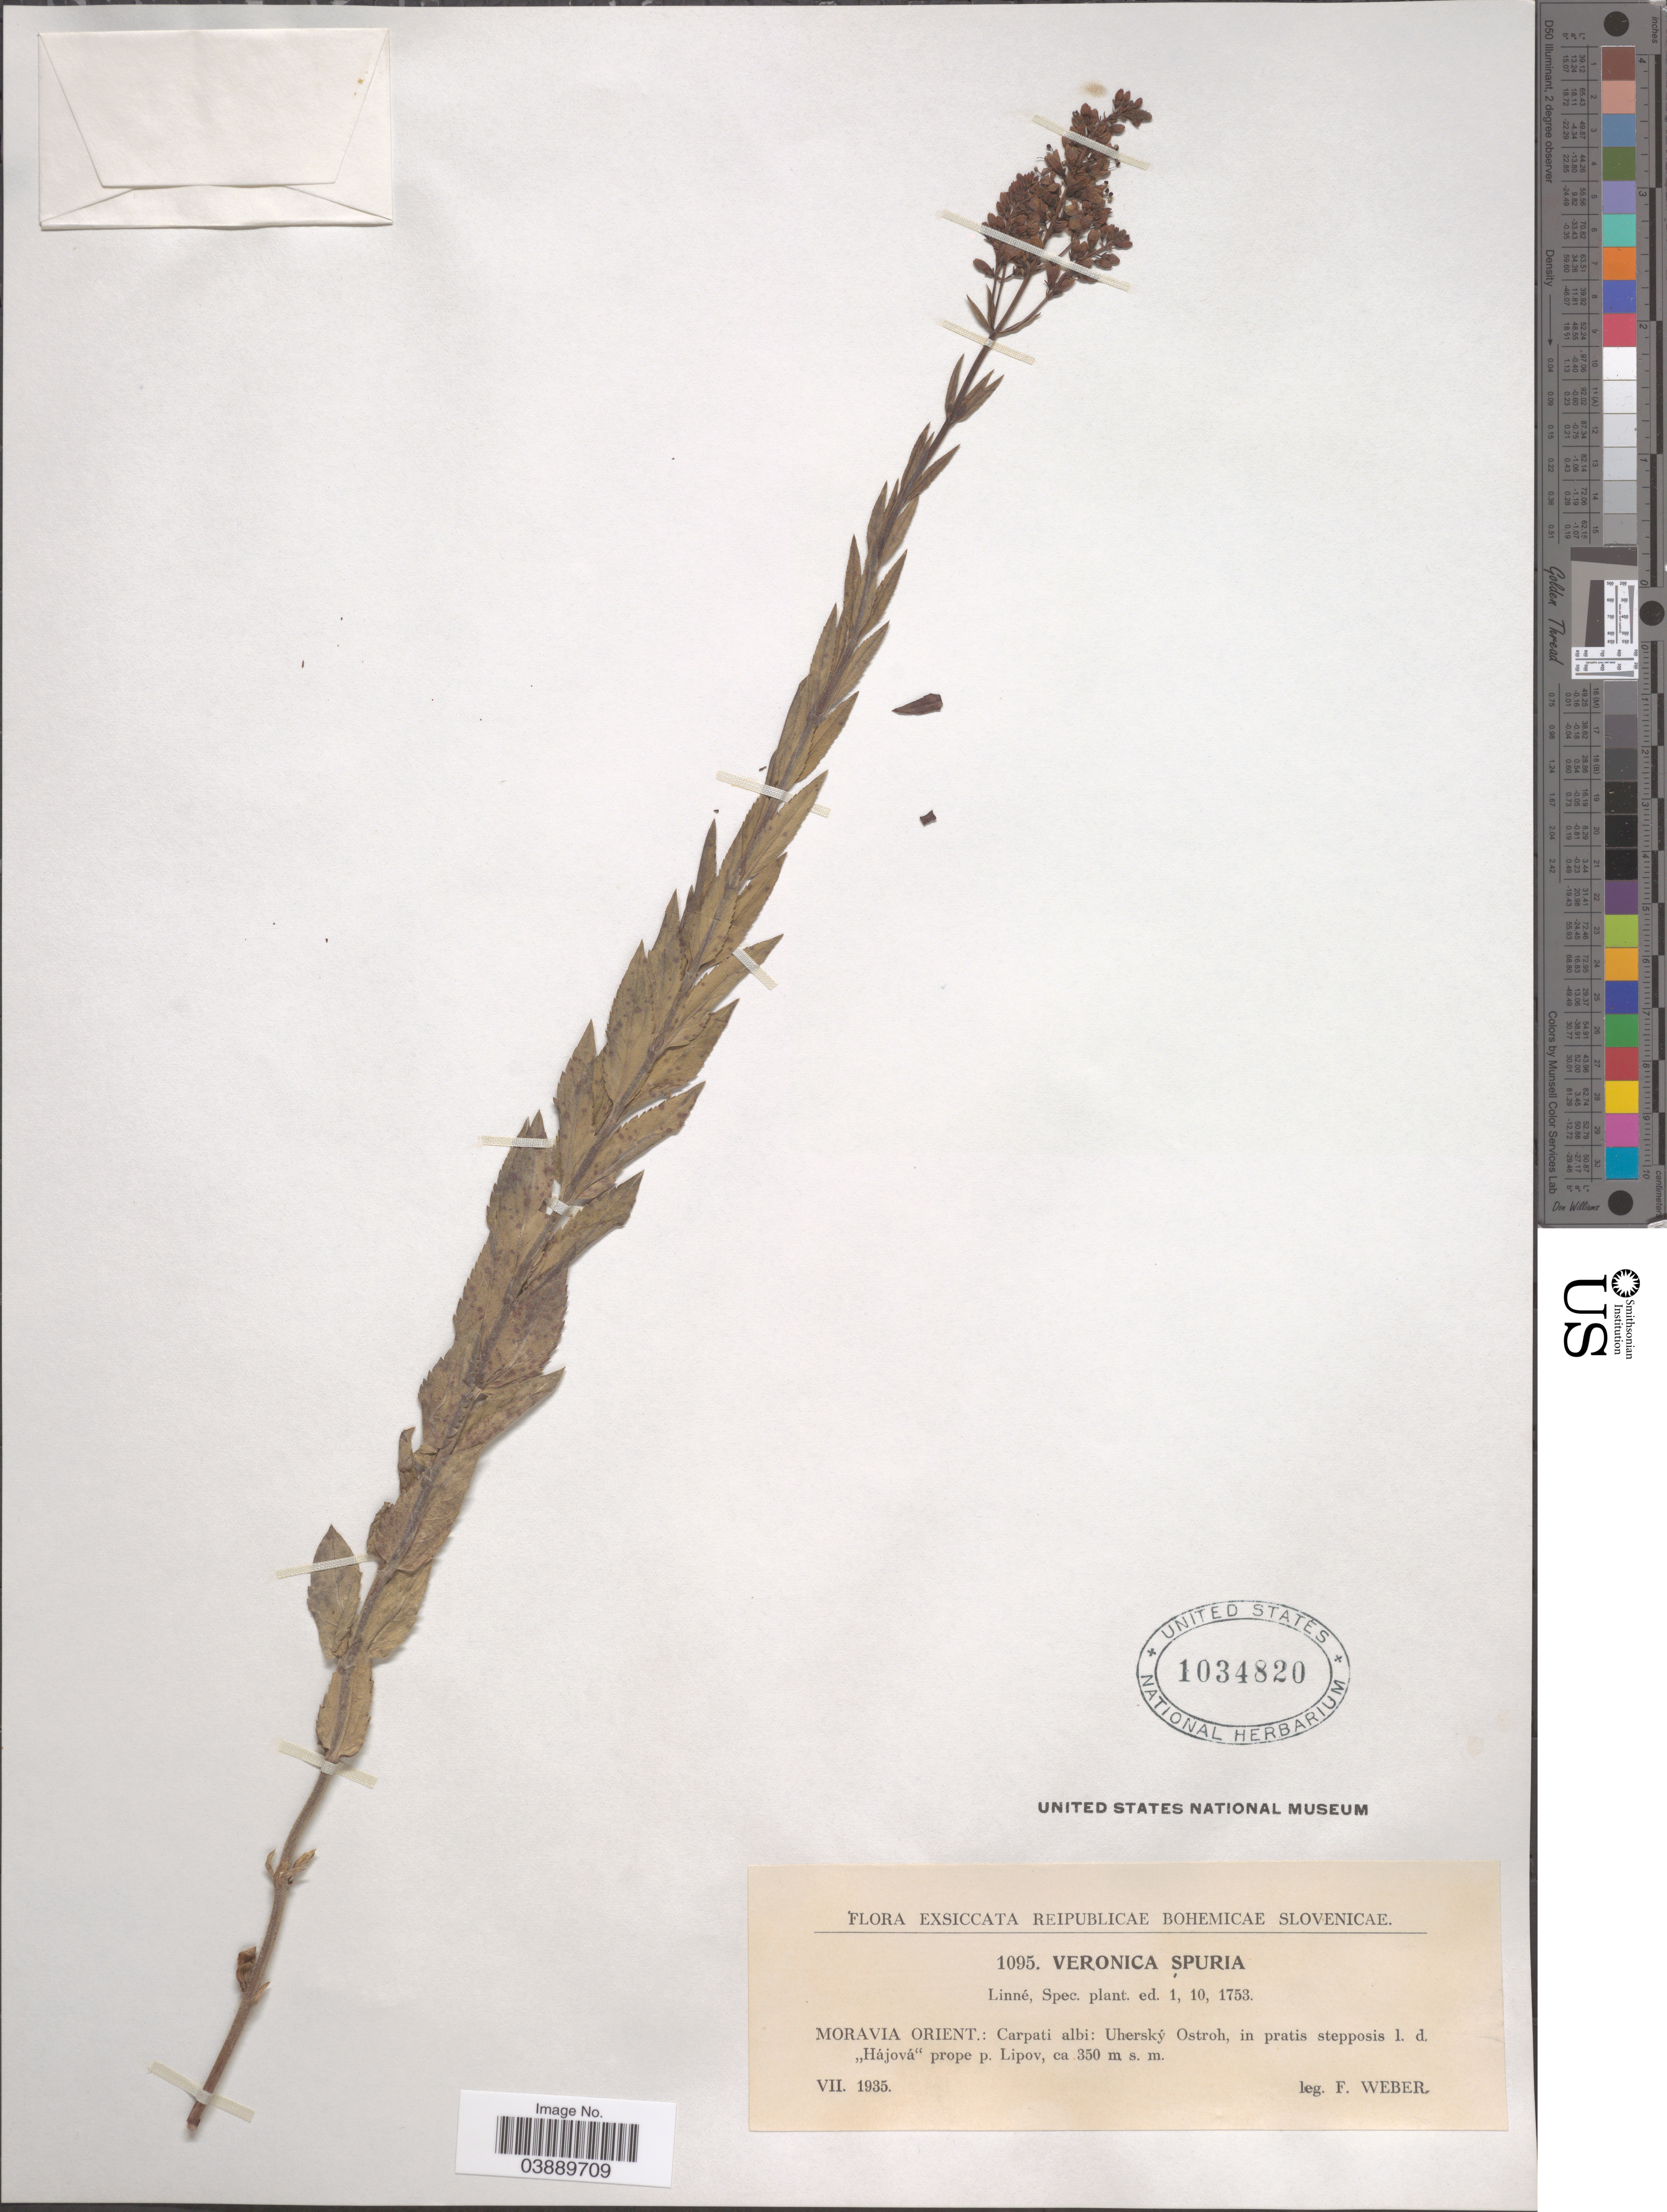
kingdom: Plantae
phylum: Tracheophyta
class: Magnoliopsida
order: Lamiales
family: Plantaginaceae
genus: Veronica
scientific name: Veronica spuria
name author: L.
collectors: F. Weber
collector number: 1095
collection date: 1935-07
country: Czechia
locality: Reipublicae Bohemicae Slovenicae. Moravia Orient.: Carpati albi: Uherský Ostroh, in pratis stepposis l. d. "Hájová" prope p. Lipov.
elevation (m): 350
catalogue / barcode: US 1034820